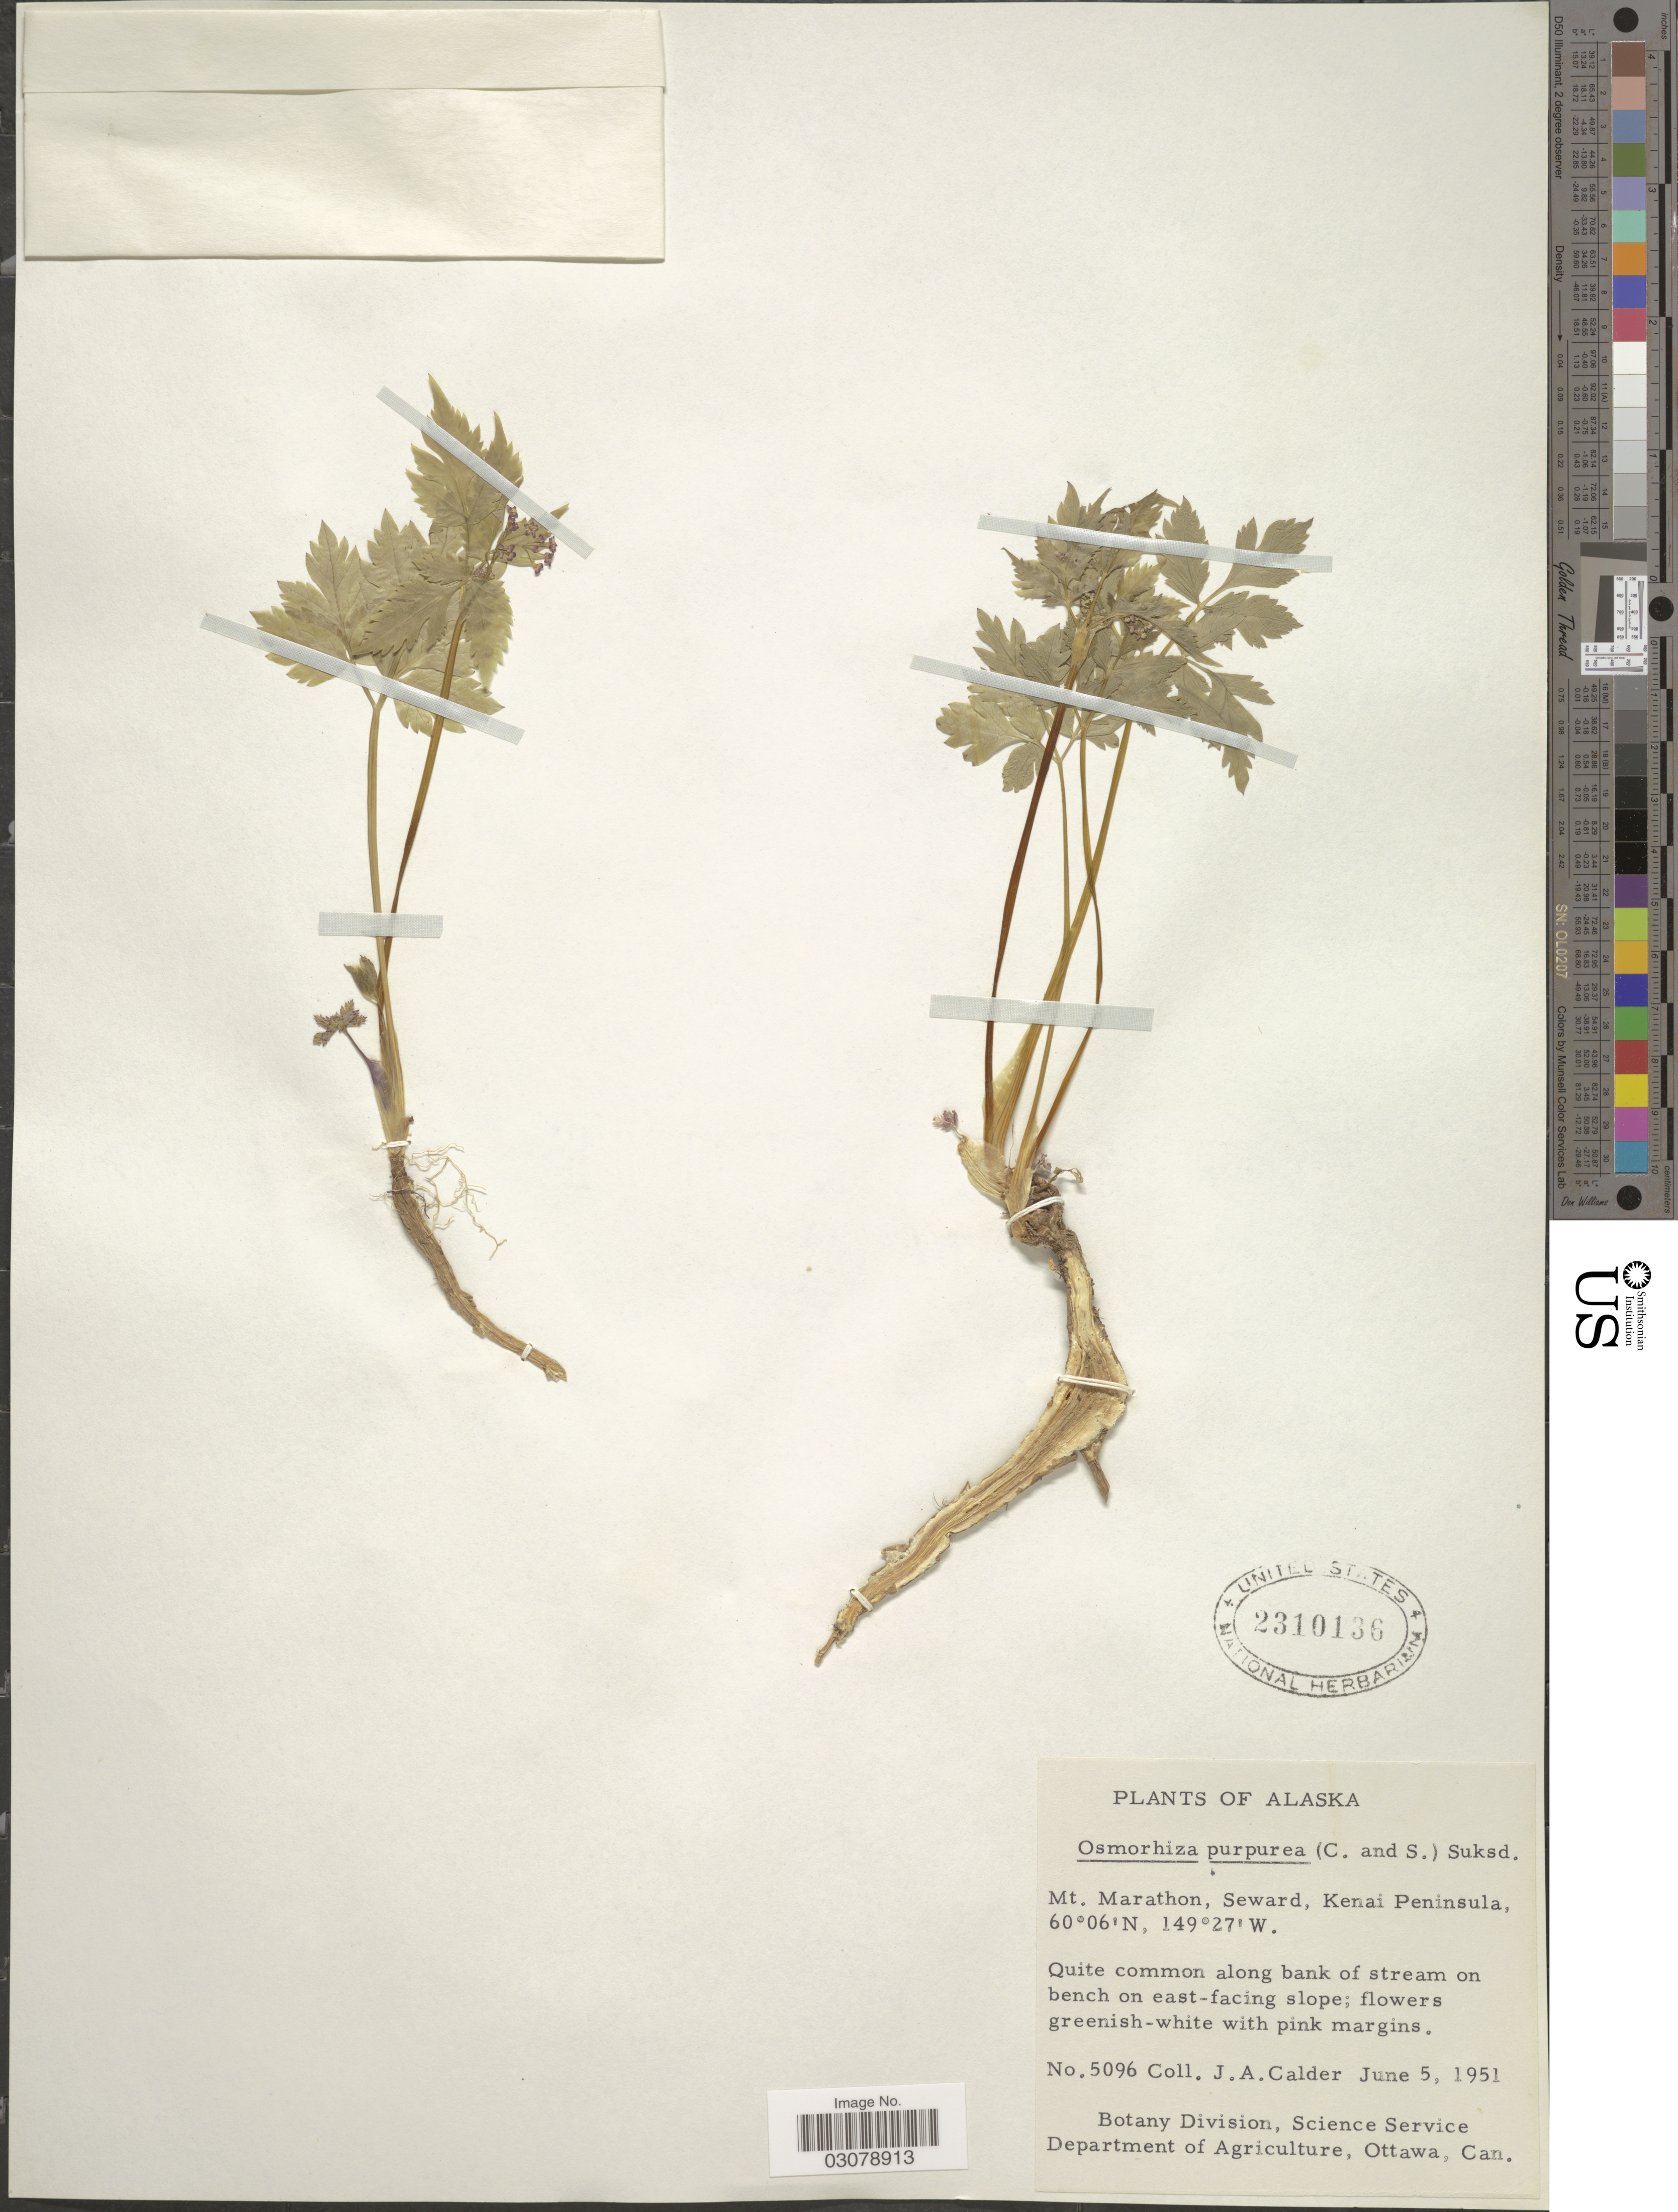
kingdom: Plantae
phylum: Tracheophyta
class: Magnoliopsida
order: Apiales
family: Apiaceae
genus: Osmorhiza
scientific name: Osmorhiza purpurea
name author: (J.M. Coult. & Rose) Suksd.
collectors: J. A. Calder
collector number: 5096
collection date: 1951-06-05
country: United States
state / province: Alaska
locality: Mt. Marathon, Seward, Kenai Peninsula.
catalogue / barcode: US 2310136